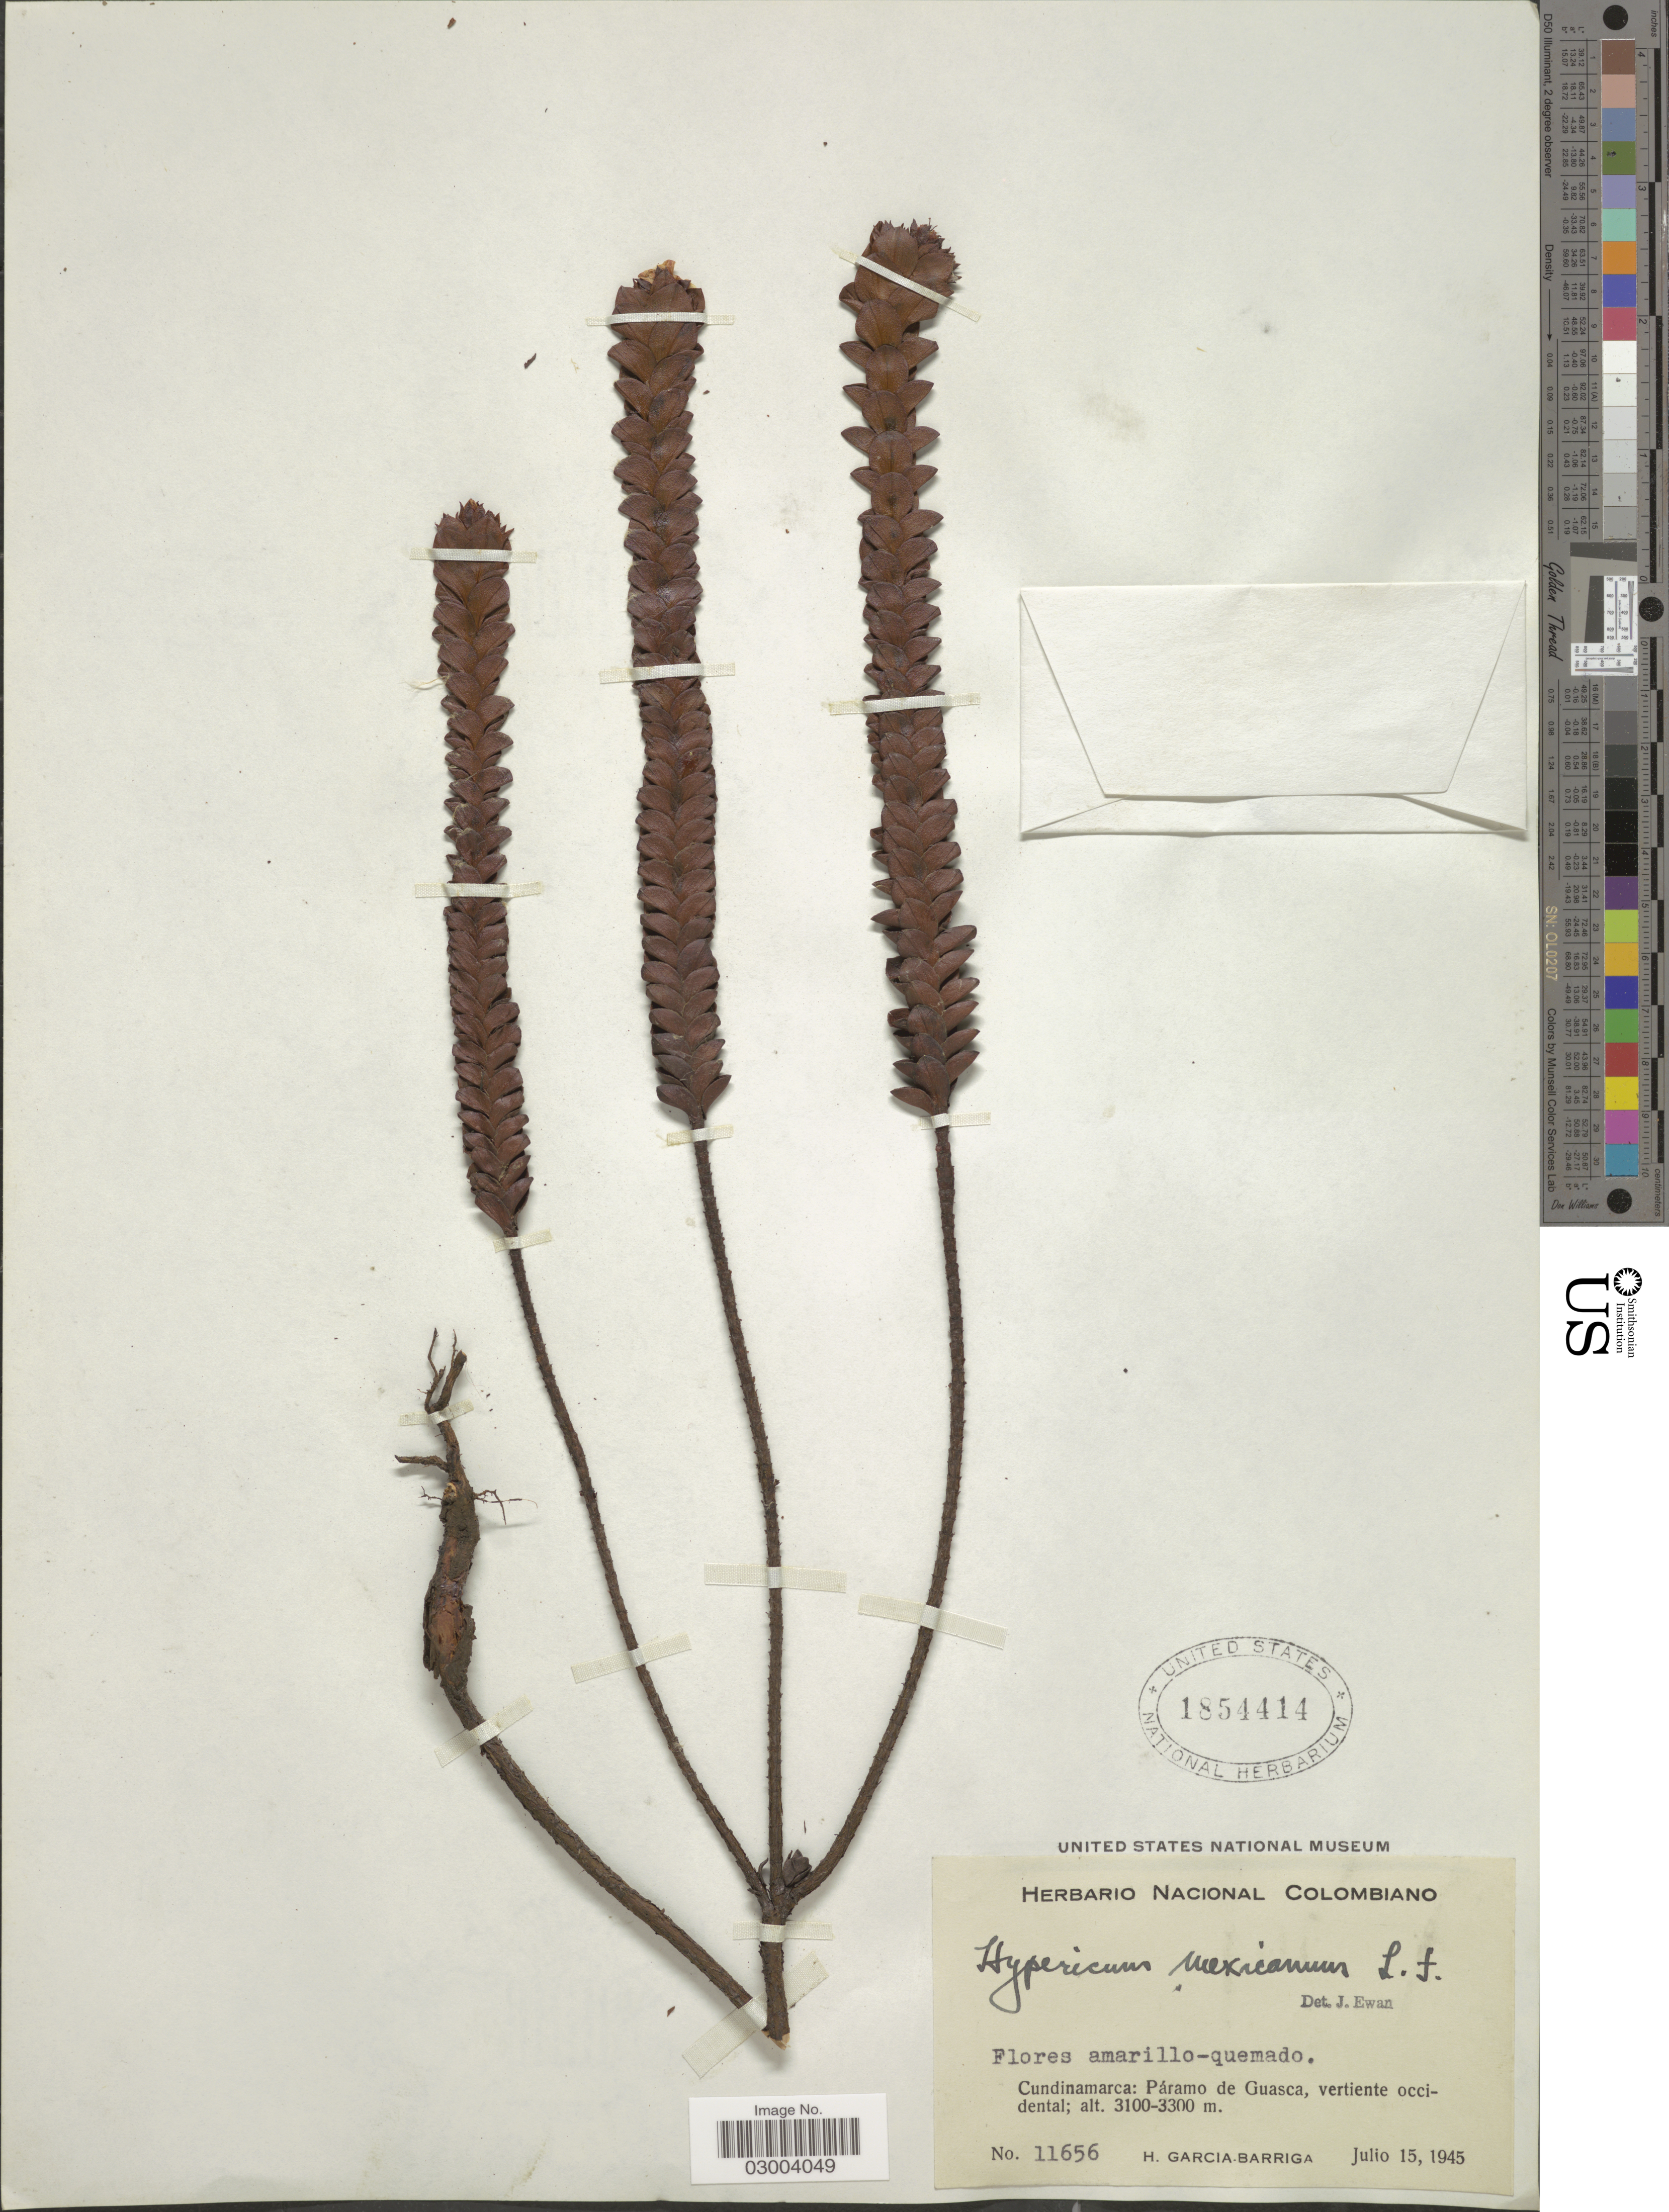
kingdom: Plantae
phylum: Tracheophyta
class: Magnoliopsida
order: Malpighiales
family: Hypericaceae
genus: Hypericum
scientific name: Hypericum mexicanum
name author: L.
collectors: H. García Barriga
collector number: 11656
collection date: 1945-07-15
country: Colombia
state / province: Cundinamarca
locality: Páramo de Guasca, vertiente occidental.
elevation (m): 3100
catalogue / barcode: US 1854414